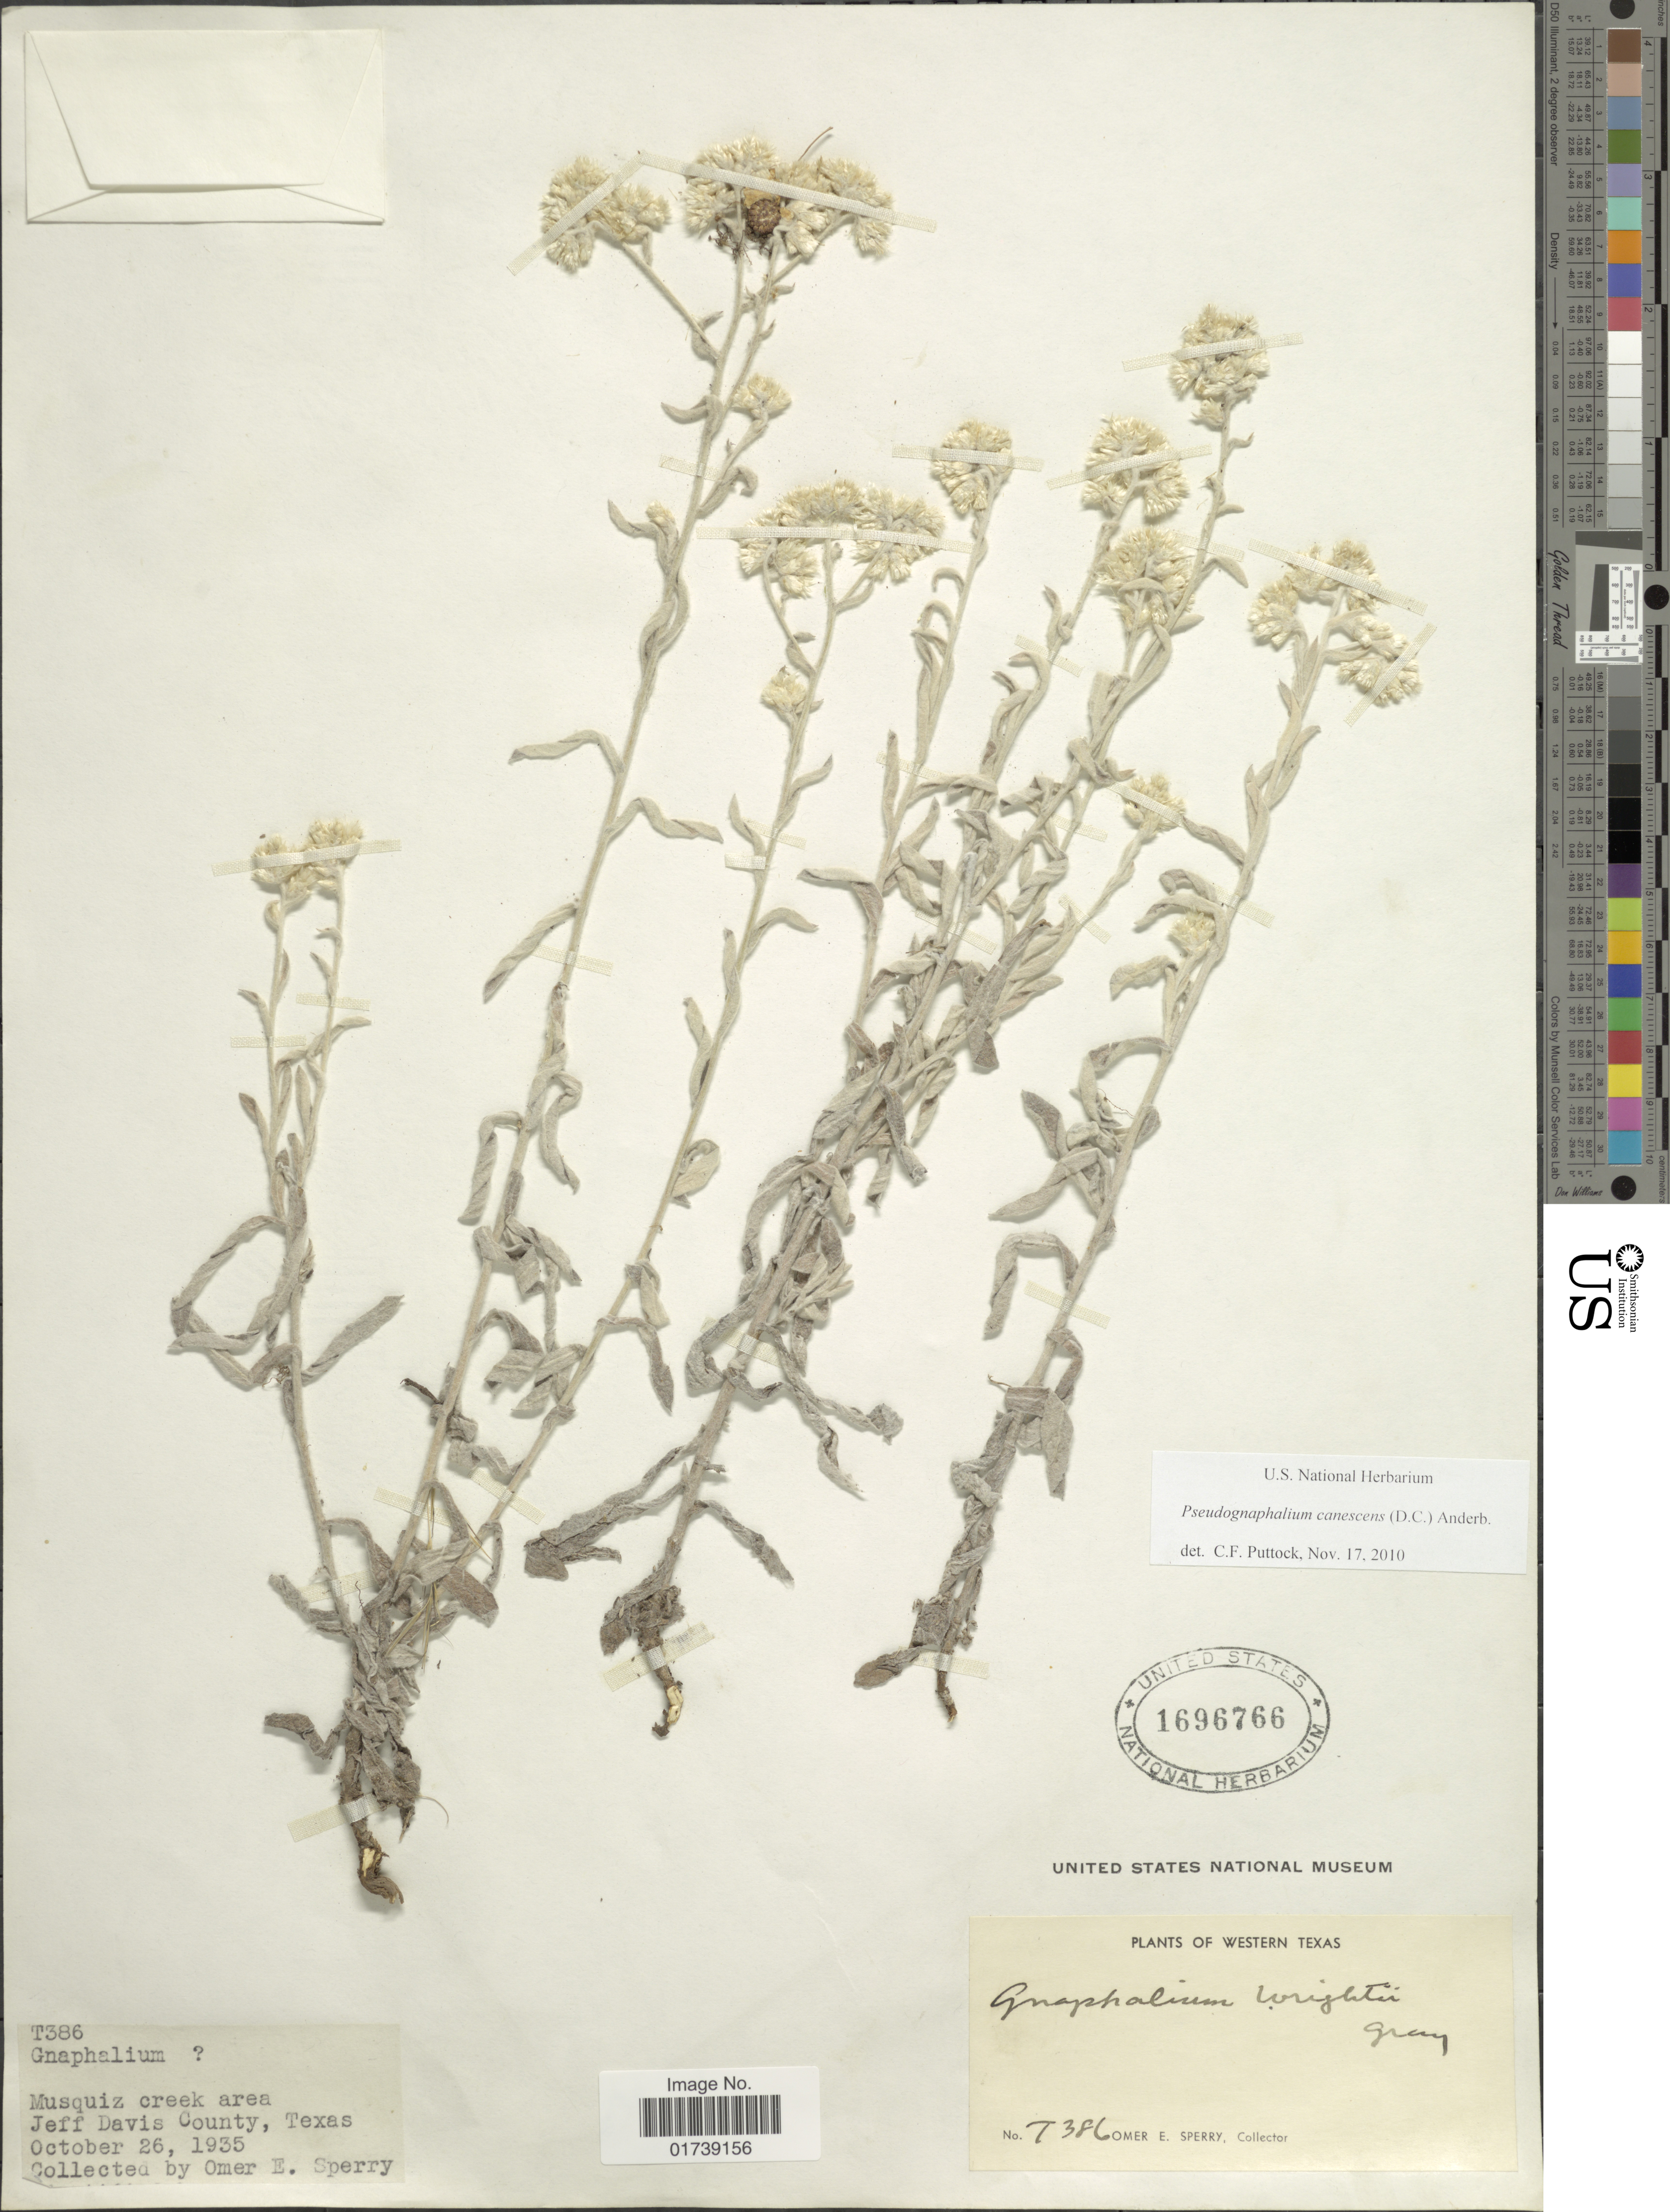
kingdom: Plantae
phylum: Tracheophyta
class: Magnoliopsida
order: Asterales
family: Asteraceae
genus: Pseudognaphalium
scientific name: Pseudognaphalium canescens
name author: (DC.) Anderb.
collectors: O. E. Sperry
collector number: T386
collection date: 1935-10-26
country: United States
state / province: Texas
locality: Western Texas, Musquiz creek area, Jeff Davis County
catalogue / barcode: US 1696766